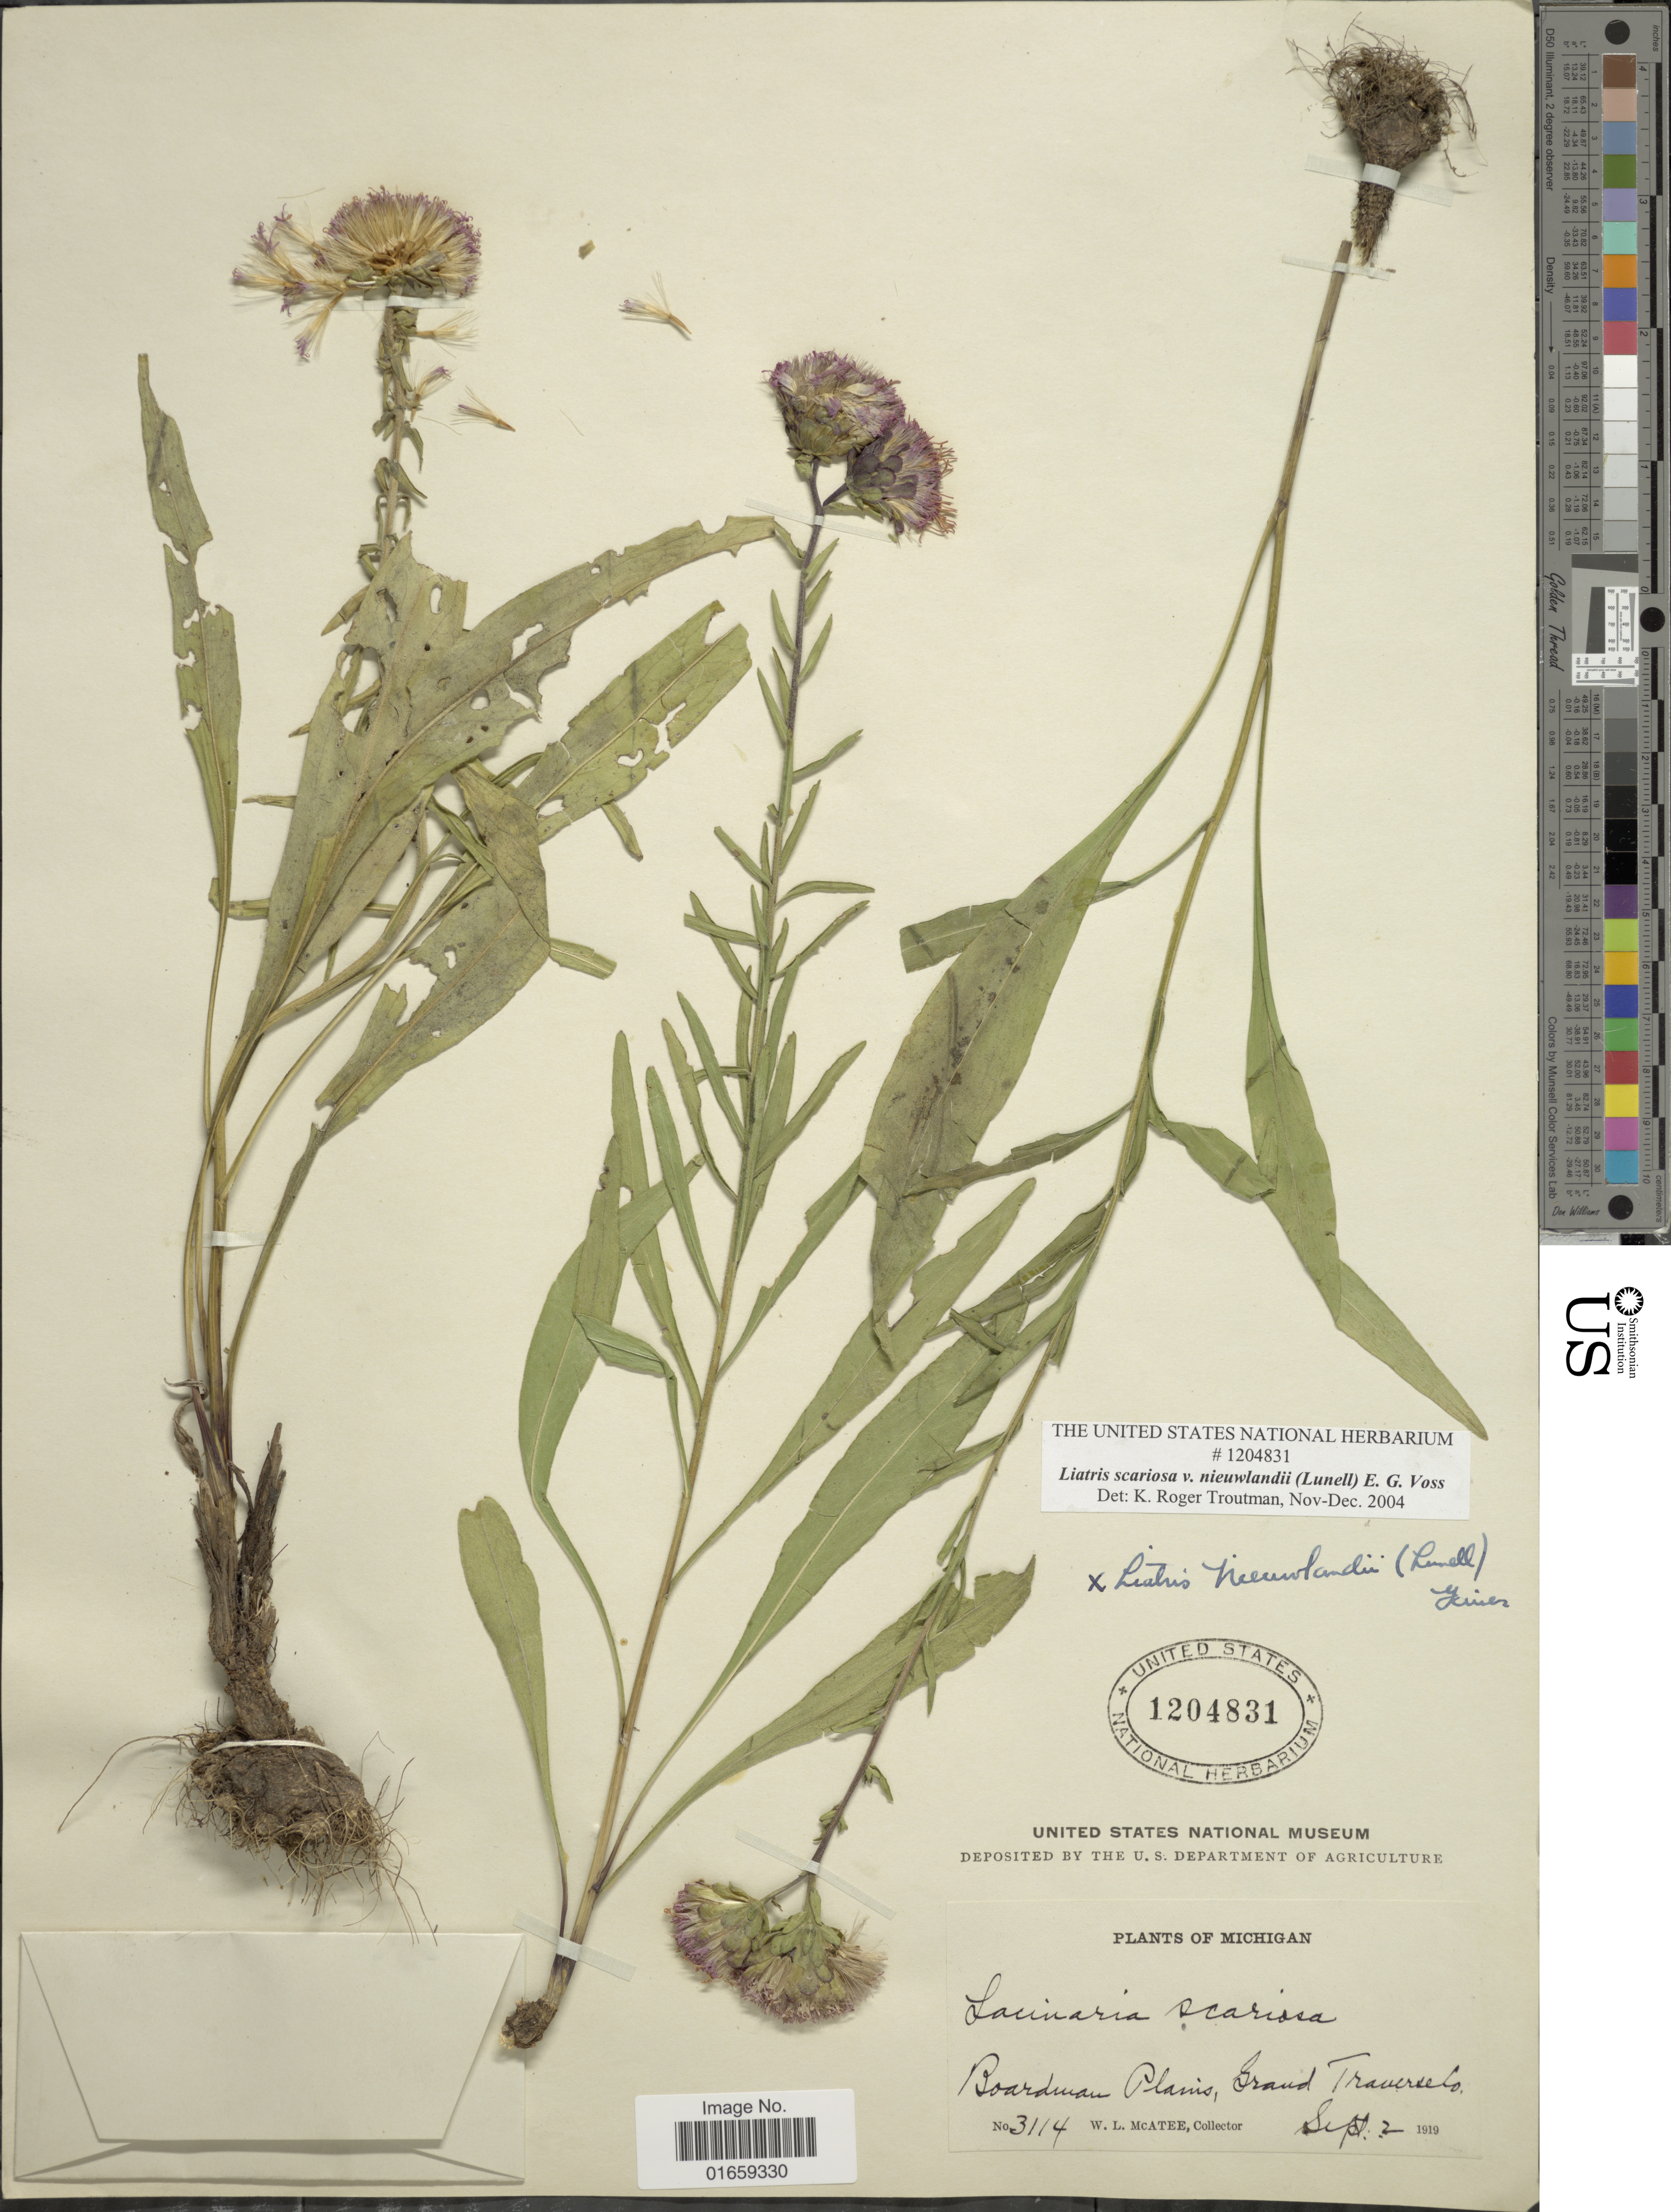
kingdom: Plantae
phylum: Tracheophyta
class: Magnoliopsida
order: Asterales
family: Asteraceae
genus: Liatris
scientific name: Liatris scariosa var. nieuwlandii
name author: (Lunell) E.G. Voss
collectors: W. McAtee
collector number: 3114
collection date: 1919-09-02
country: United States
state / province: Michigan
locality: Boardman Plains, Grand Traverse Co.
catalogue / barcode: US 1204831